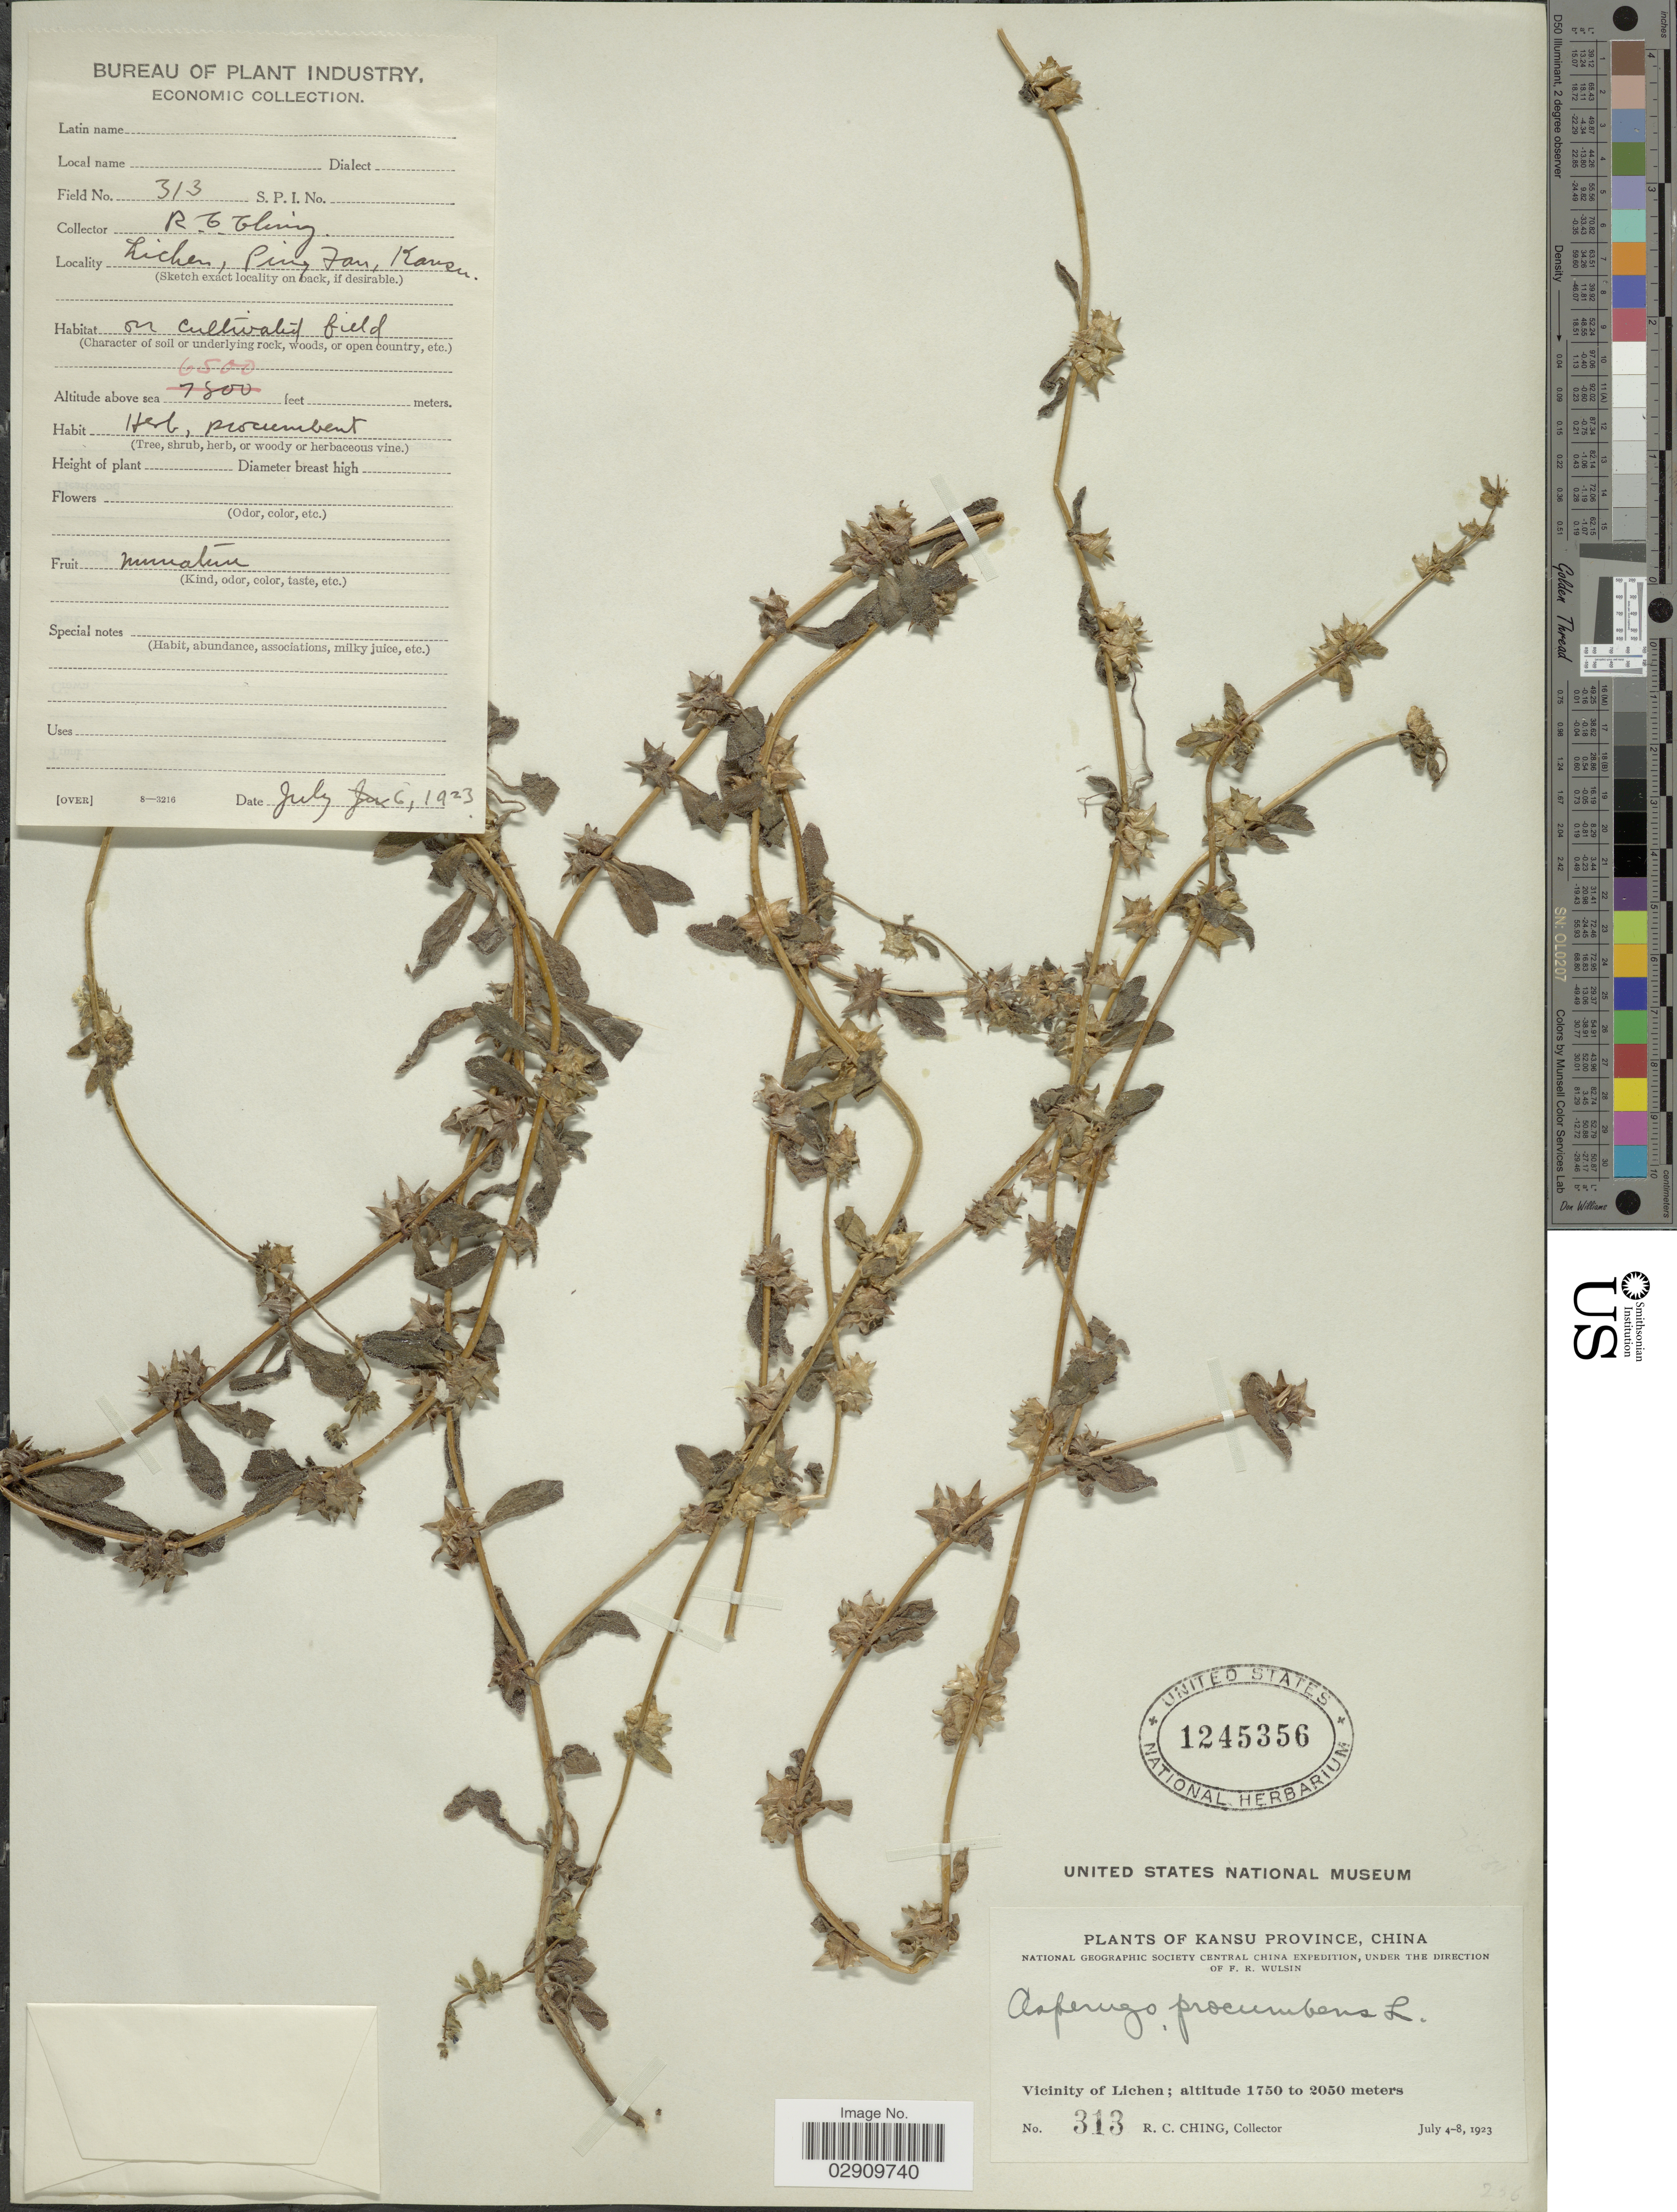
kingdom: Plantae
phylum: Tracheophyta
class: Magnoliopsida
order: Boraginales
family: Boraginaceae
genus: Asperugo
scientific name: Asperugo procumbens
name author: L.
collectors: R. C. Ching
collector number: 313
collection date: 1923-07-06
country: China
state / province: Gansu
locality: Kansu Province, Vicinity of Lichen, Ping Fan.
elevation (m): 1981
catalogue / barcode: US 1245356